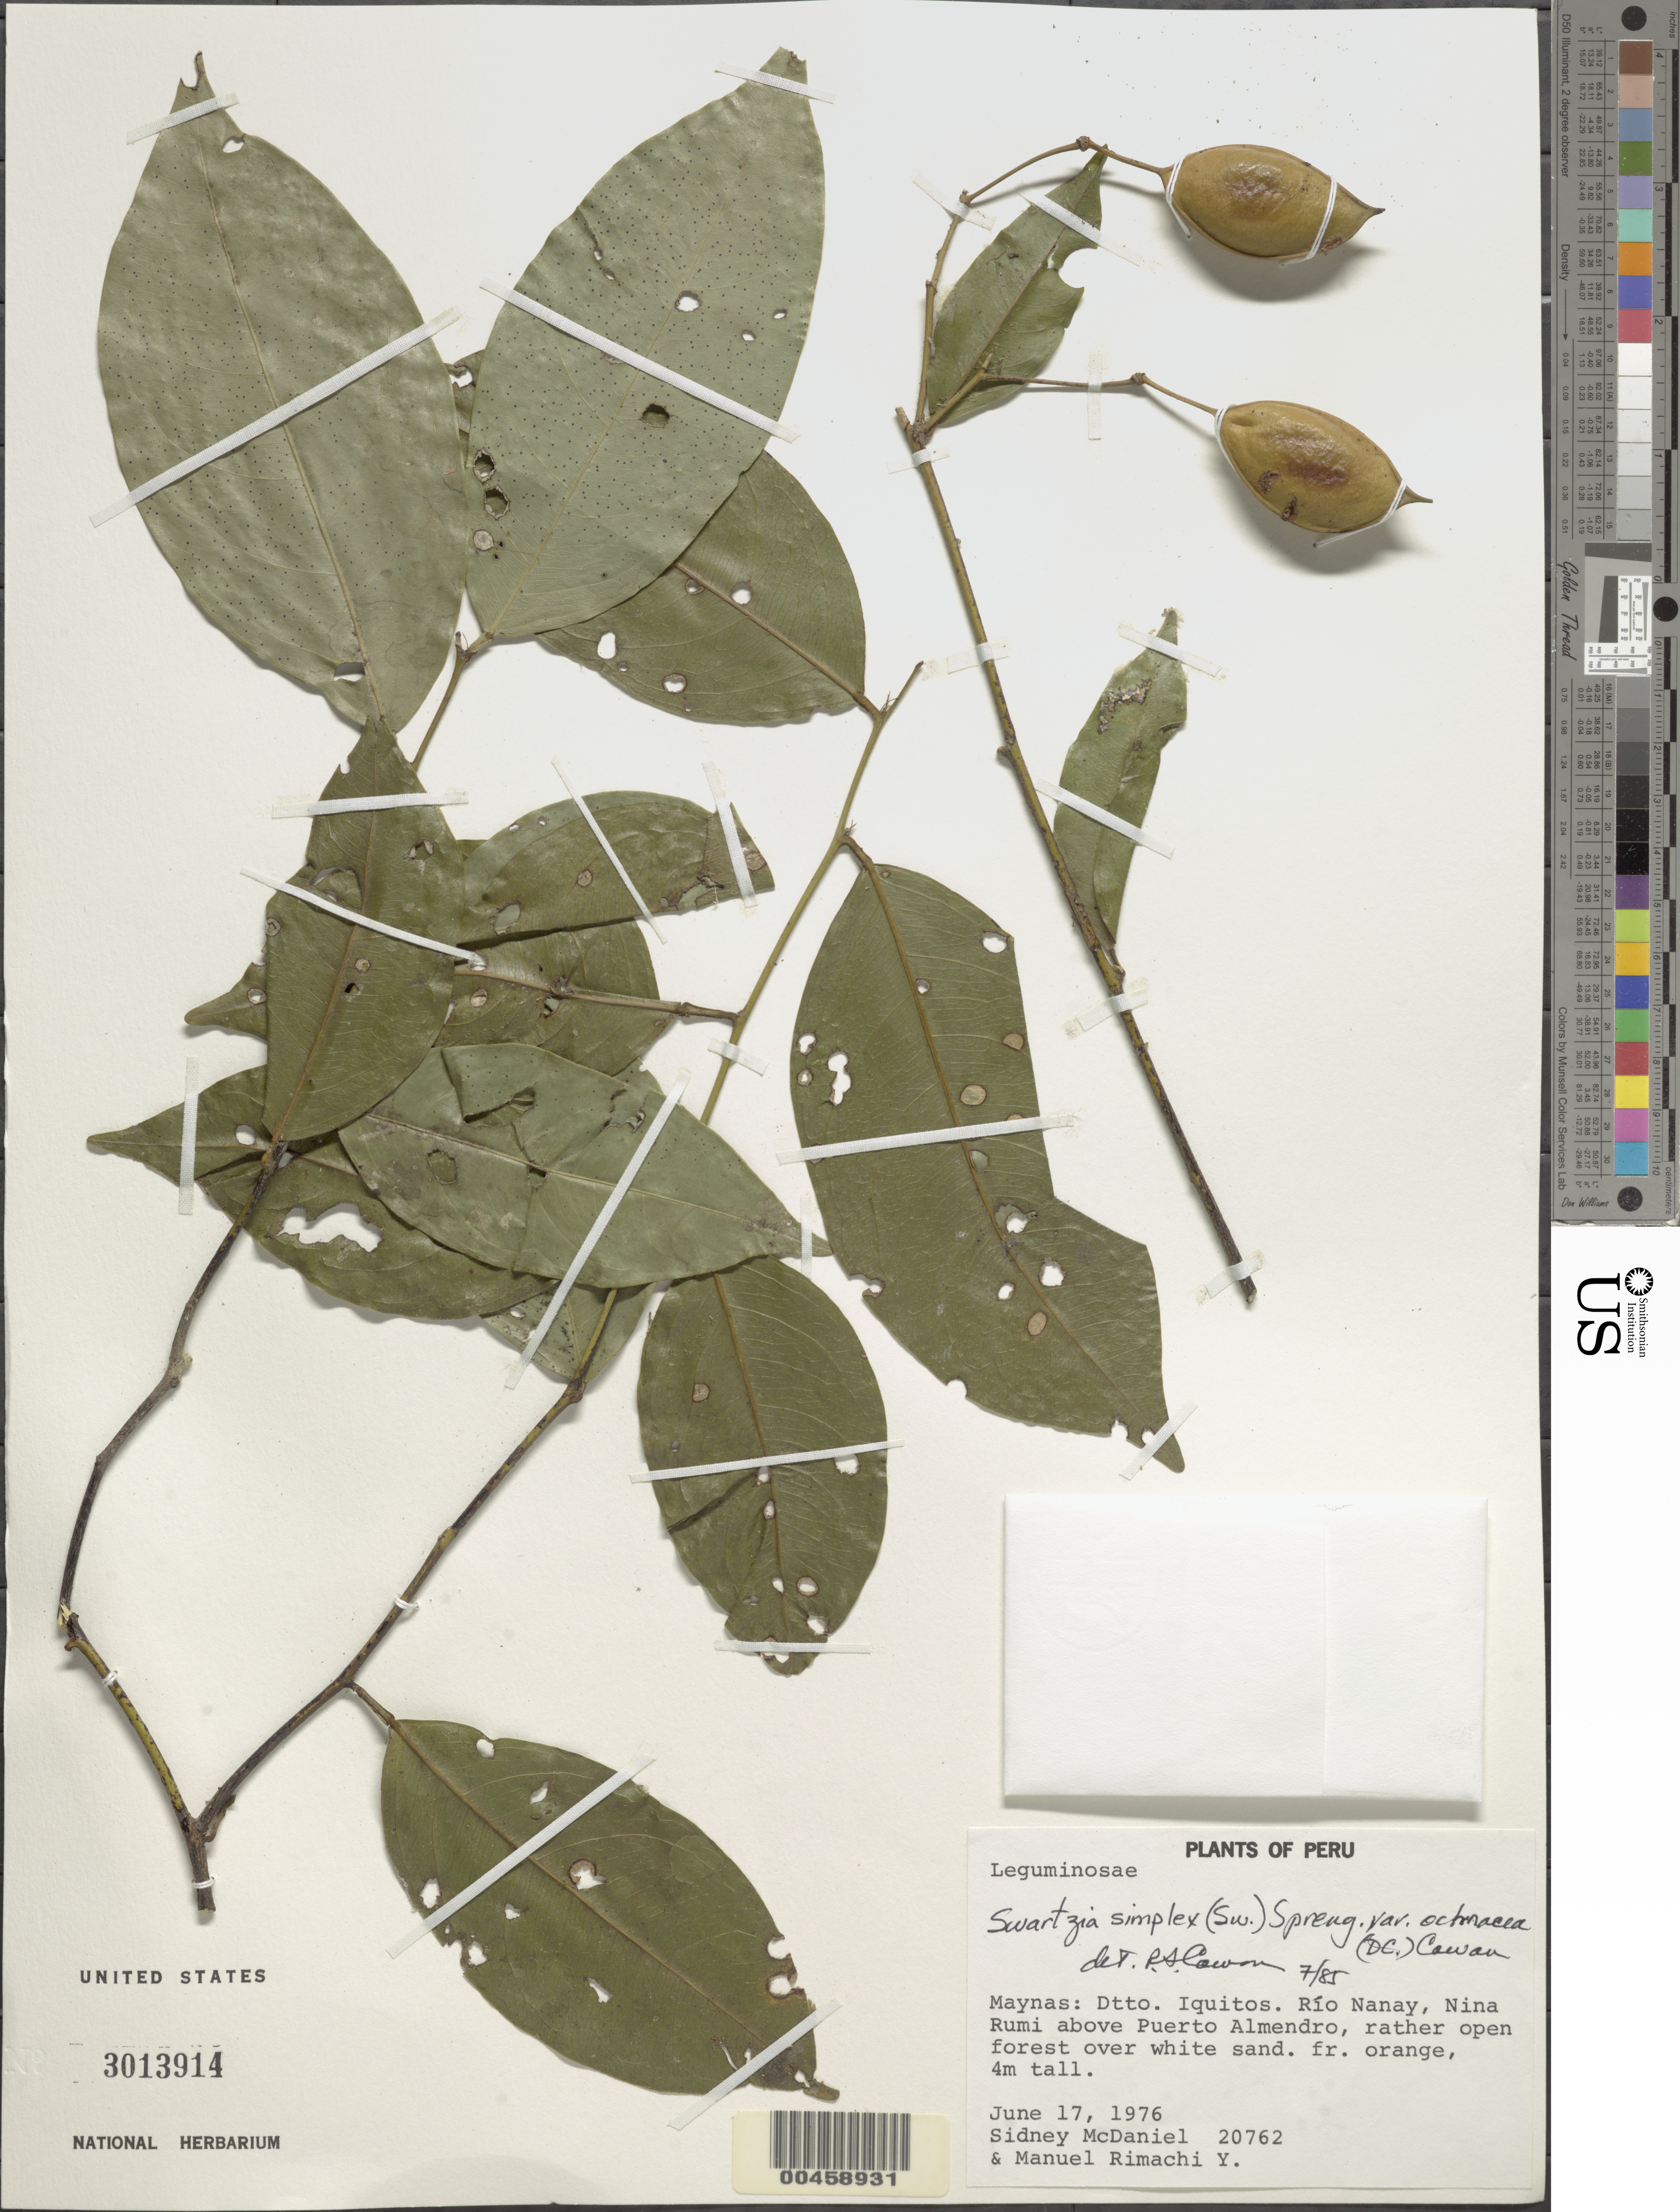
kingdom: Plantae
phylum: Tracheophyta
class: Magnoliopsida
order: Fabales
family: Fabaceae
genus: Swartzia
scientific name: Swartzia simplex var. ochnacea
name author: (DC.) R.S. Cowan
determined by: Cowan, R. S.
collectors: S. T. McDaniel & M. Rimachi Y.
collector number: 20762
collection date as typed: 17 Jun 1976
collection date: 1976-06-17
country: Peru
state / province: Loreto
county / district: Maynas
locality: Nina rumi above puerto almendro, dttto iquitos, rio nanay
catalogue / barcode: US 3013914